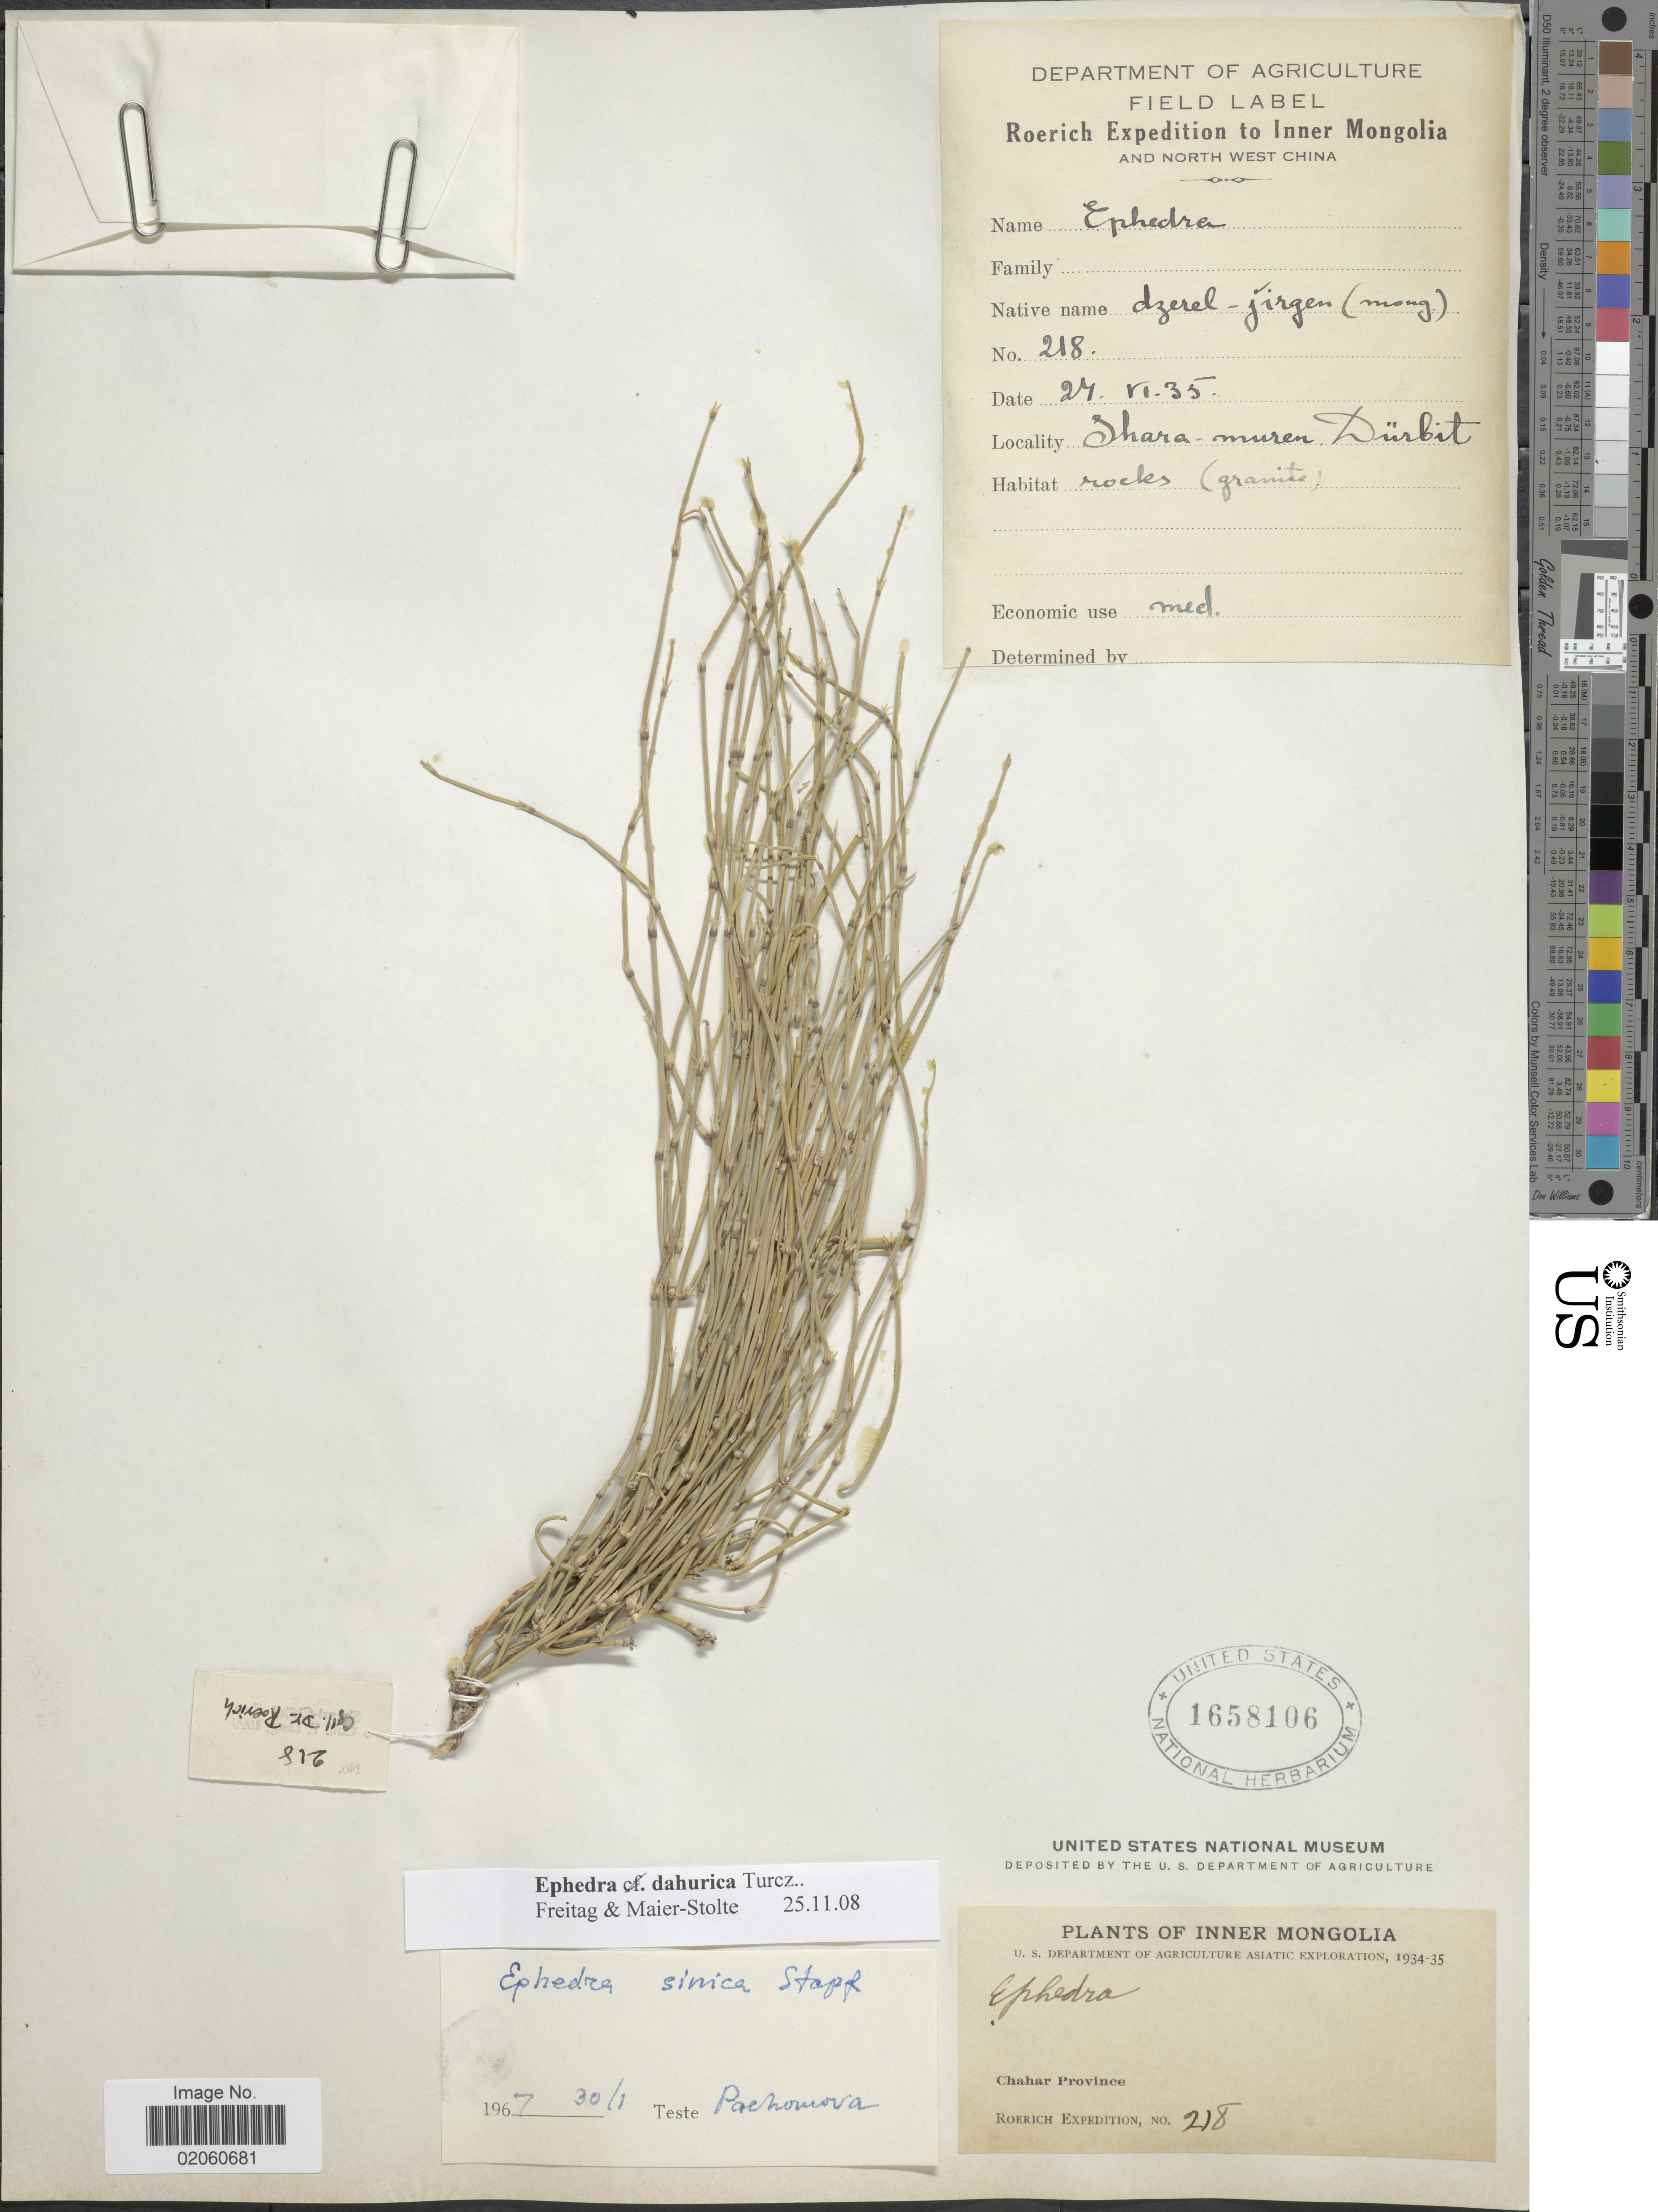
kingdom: Plantae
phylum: Tracheophyta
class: Gnetopsida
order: Ephedrales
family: Ephedraceae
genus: Ephedra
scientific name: Ephedra dahurica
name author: Turcz.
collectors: Roerich Expedition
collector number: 218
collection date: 1935-06-24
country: China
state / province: Nei Monggol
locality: Inner Mongolia and North West China, Chahar Province. Shara-muren Durbit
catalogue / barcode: US 1658106